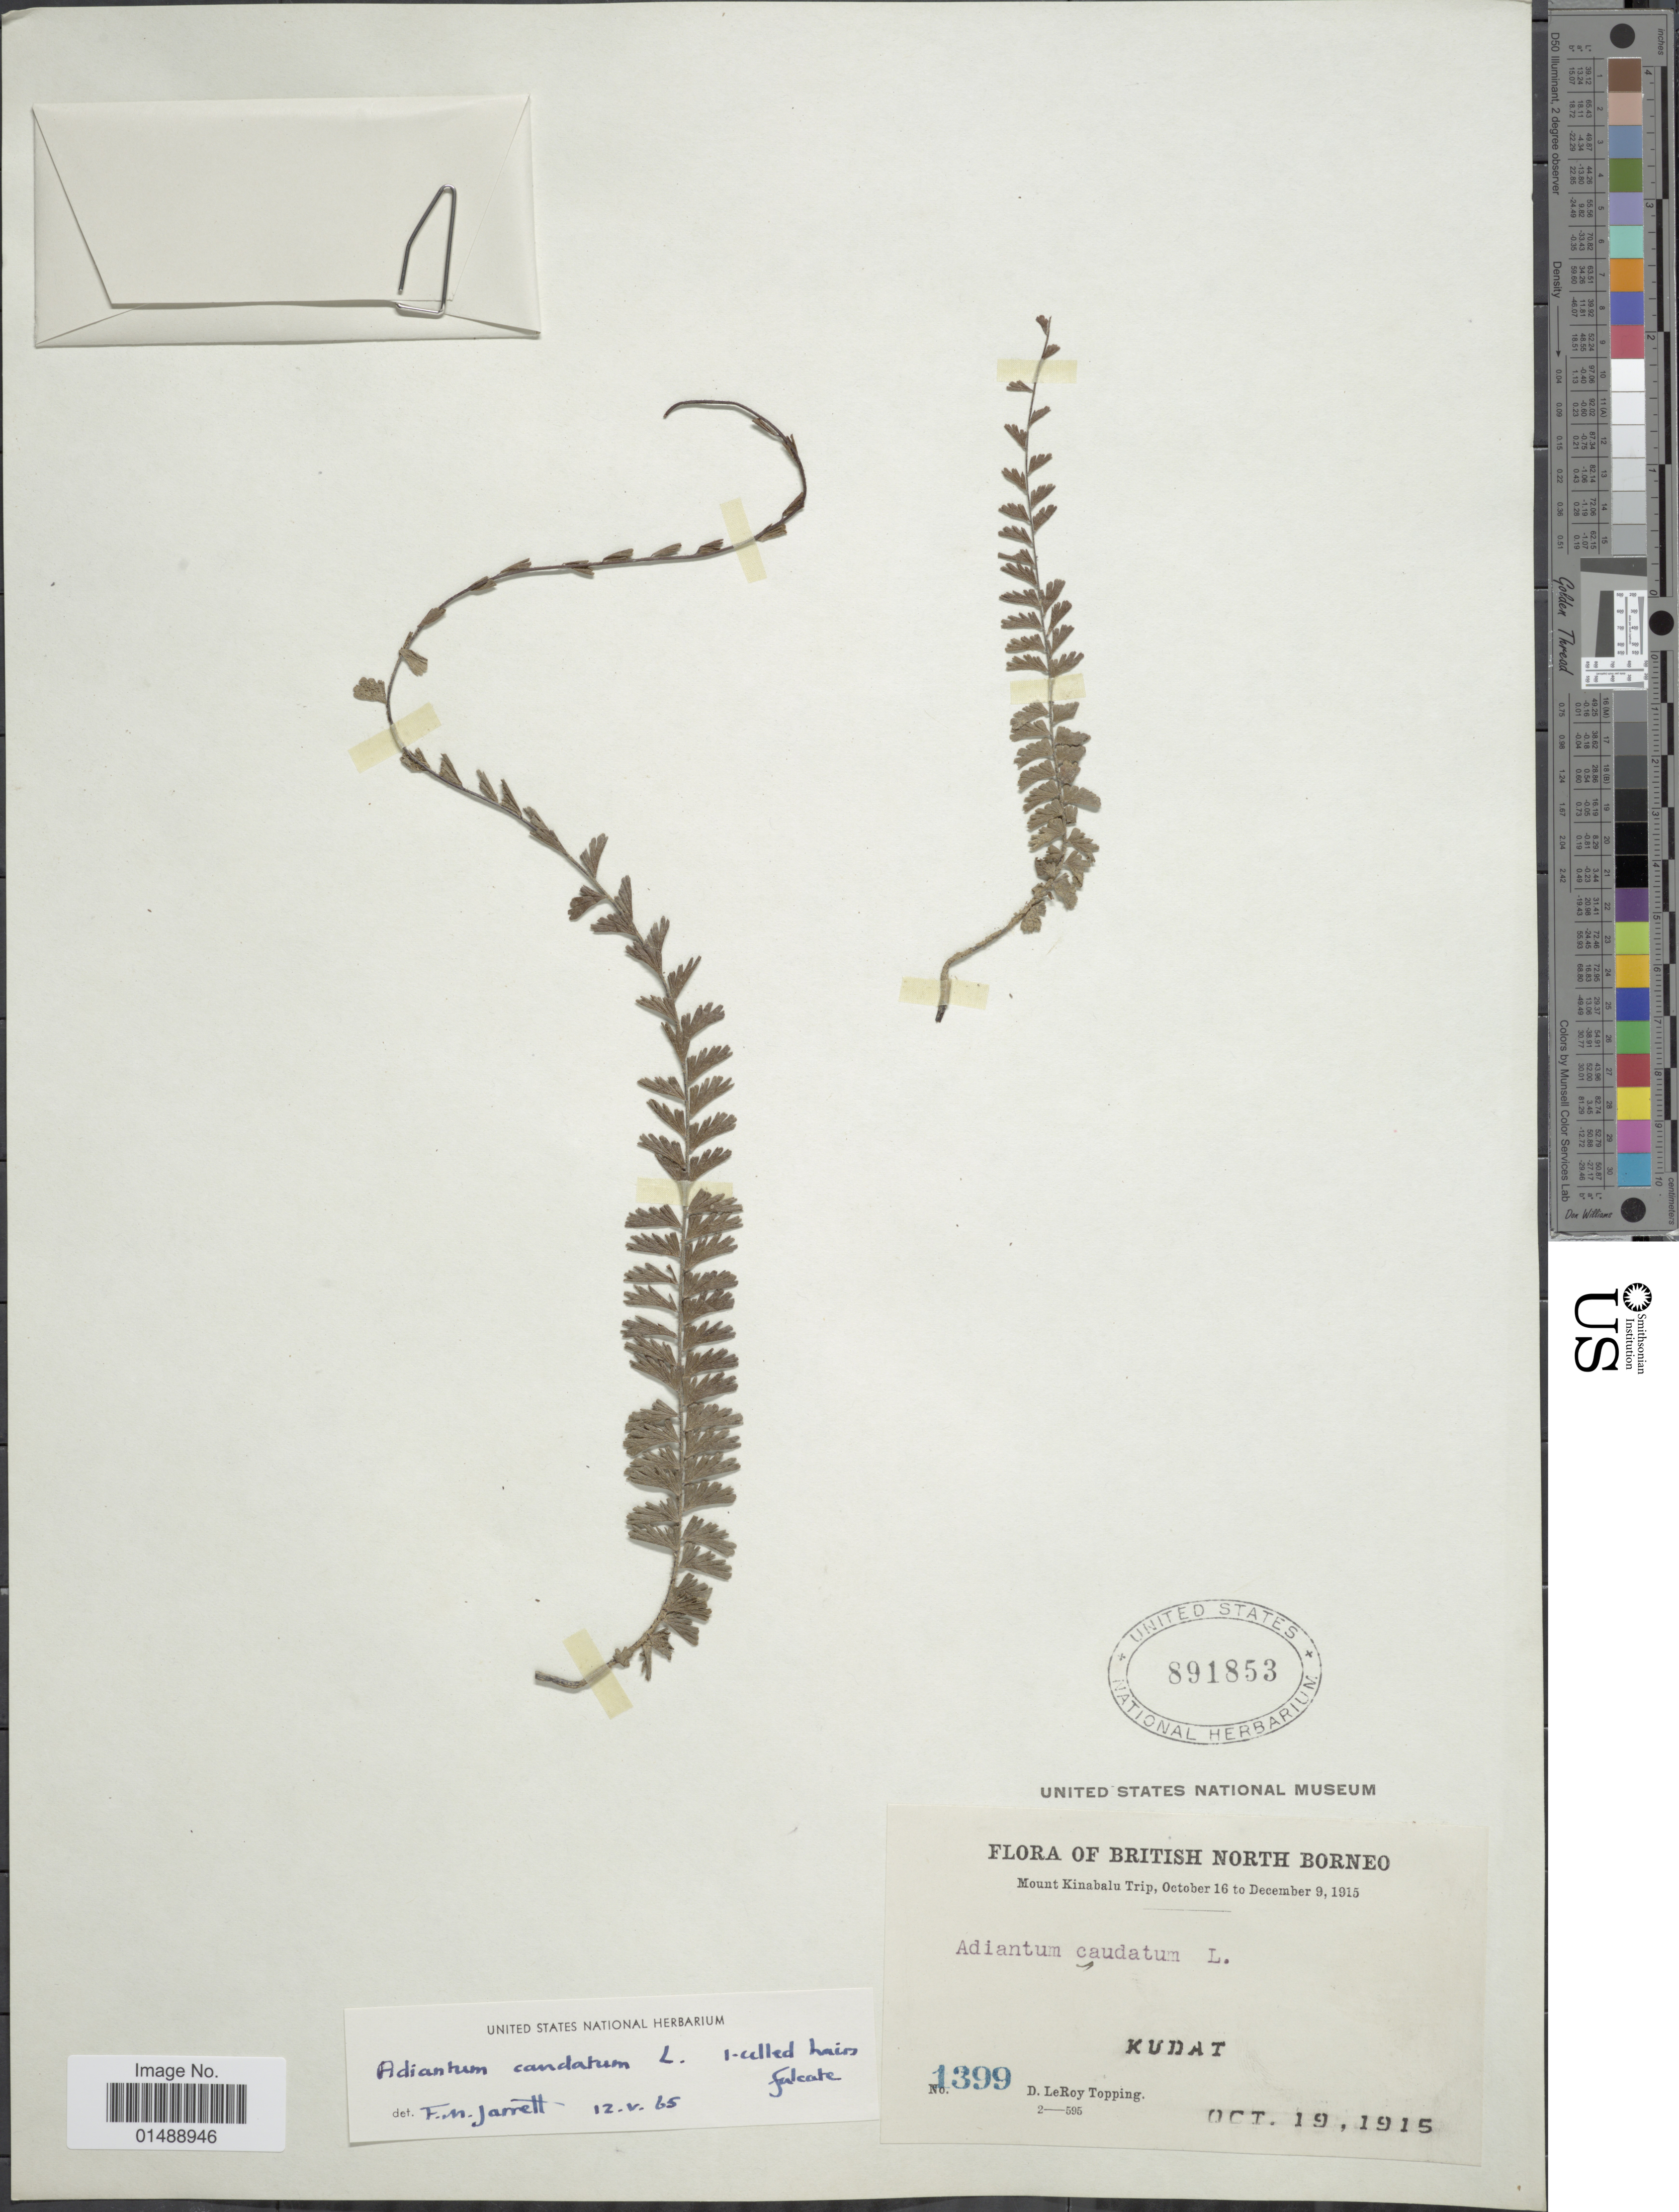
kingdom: Plantae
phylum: Tracheophyta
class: Polypodiopsida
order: Polypodiales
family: Pteridaceae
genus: Adiantum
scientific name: Adiantum caudatum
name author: L.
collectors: D. L. Topping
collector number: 1399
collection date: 1915-10-19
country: Malaysia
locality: British North Borneo, Kudai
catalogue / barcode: US 891853